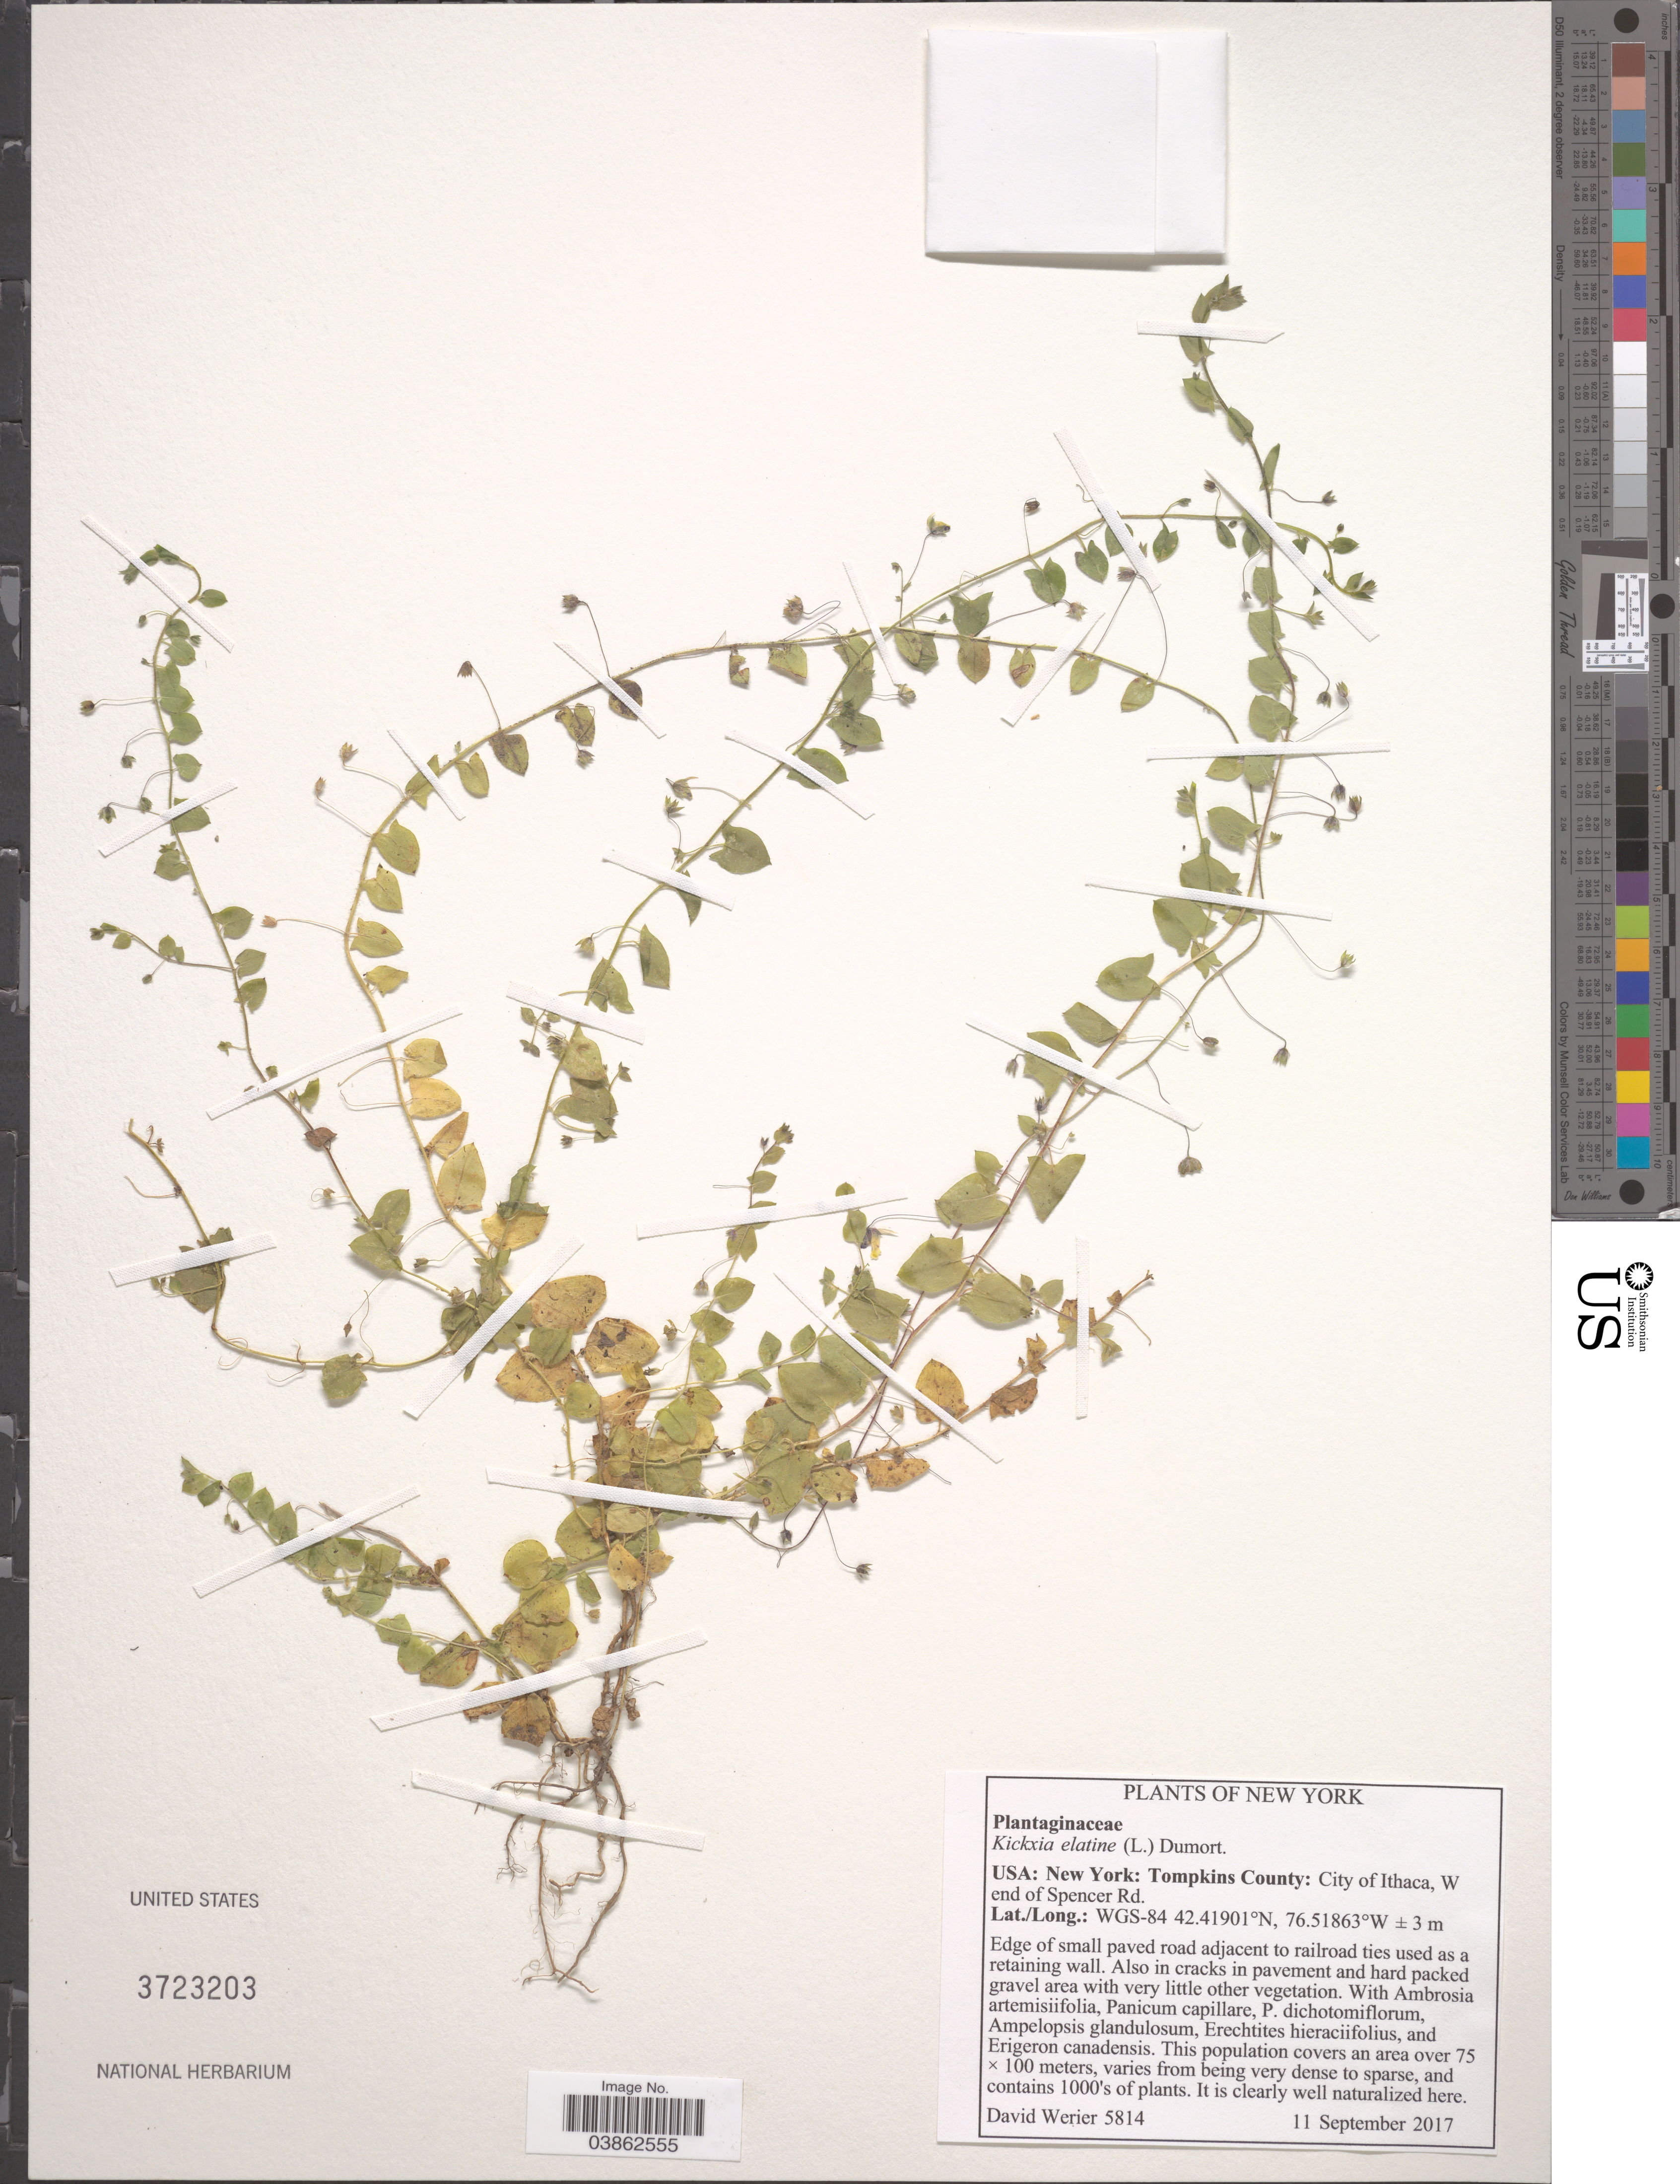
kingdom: Plantae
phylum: Tracheophyta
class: Magnoliopsida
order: Lamiales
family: Plantaginaceae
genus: Kickxia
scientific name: Kickxia elatine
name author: (L.) Dumort.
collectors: D. Werier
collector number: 5814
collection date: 2017-09-11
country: United States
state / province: New York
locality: Tompkins County: City of Ithaca, W end of Spencer Rd. WGS-84.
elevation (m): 3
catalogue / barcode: US 3723203